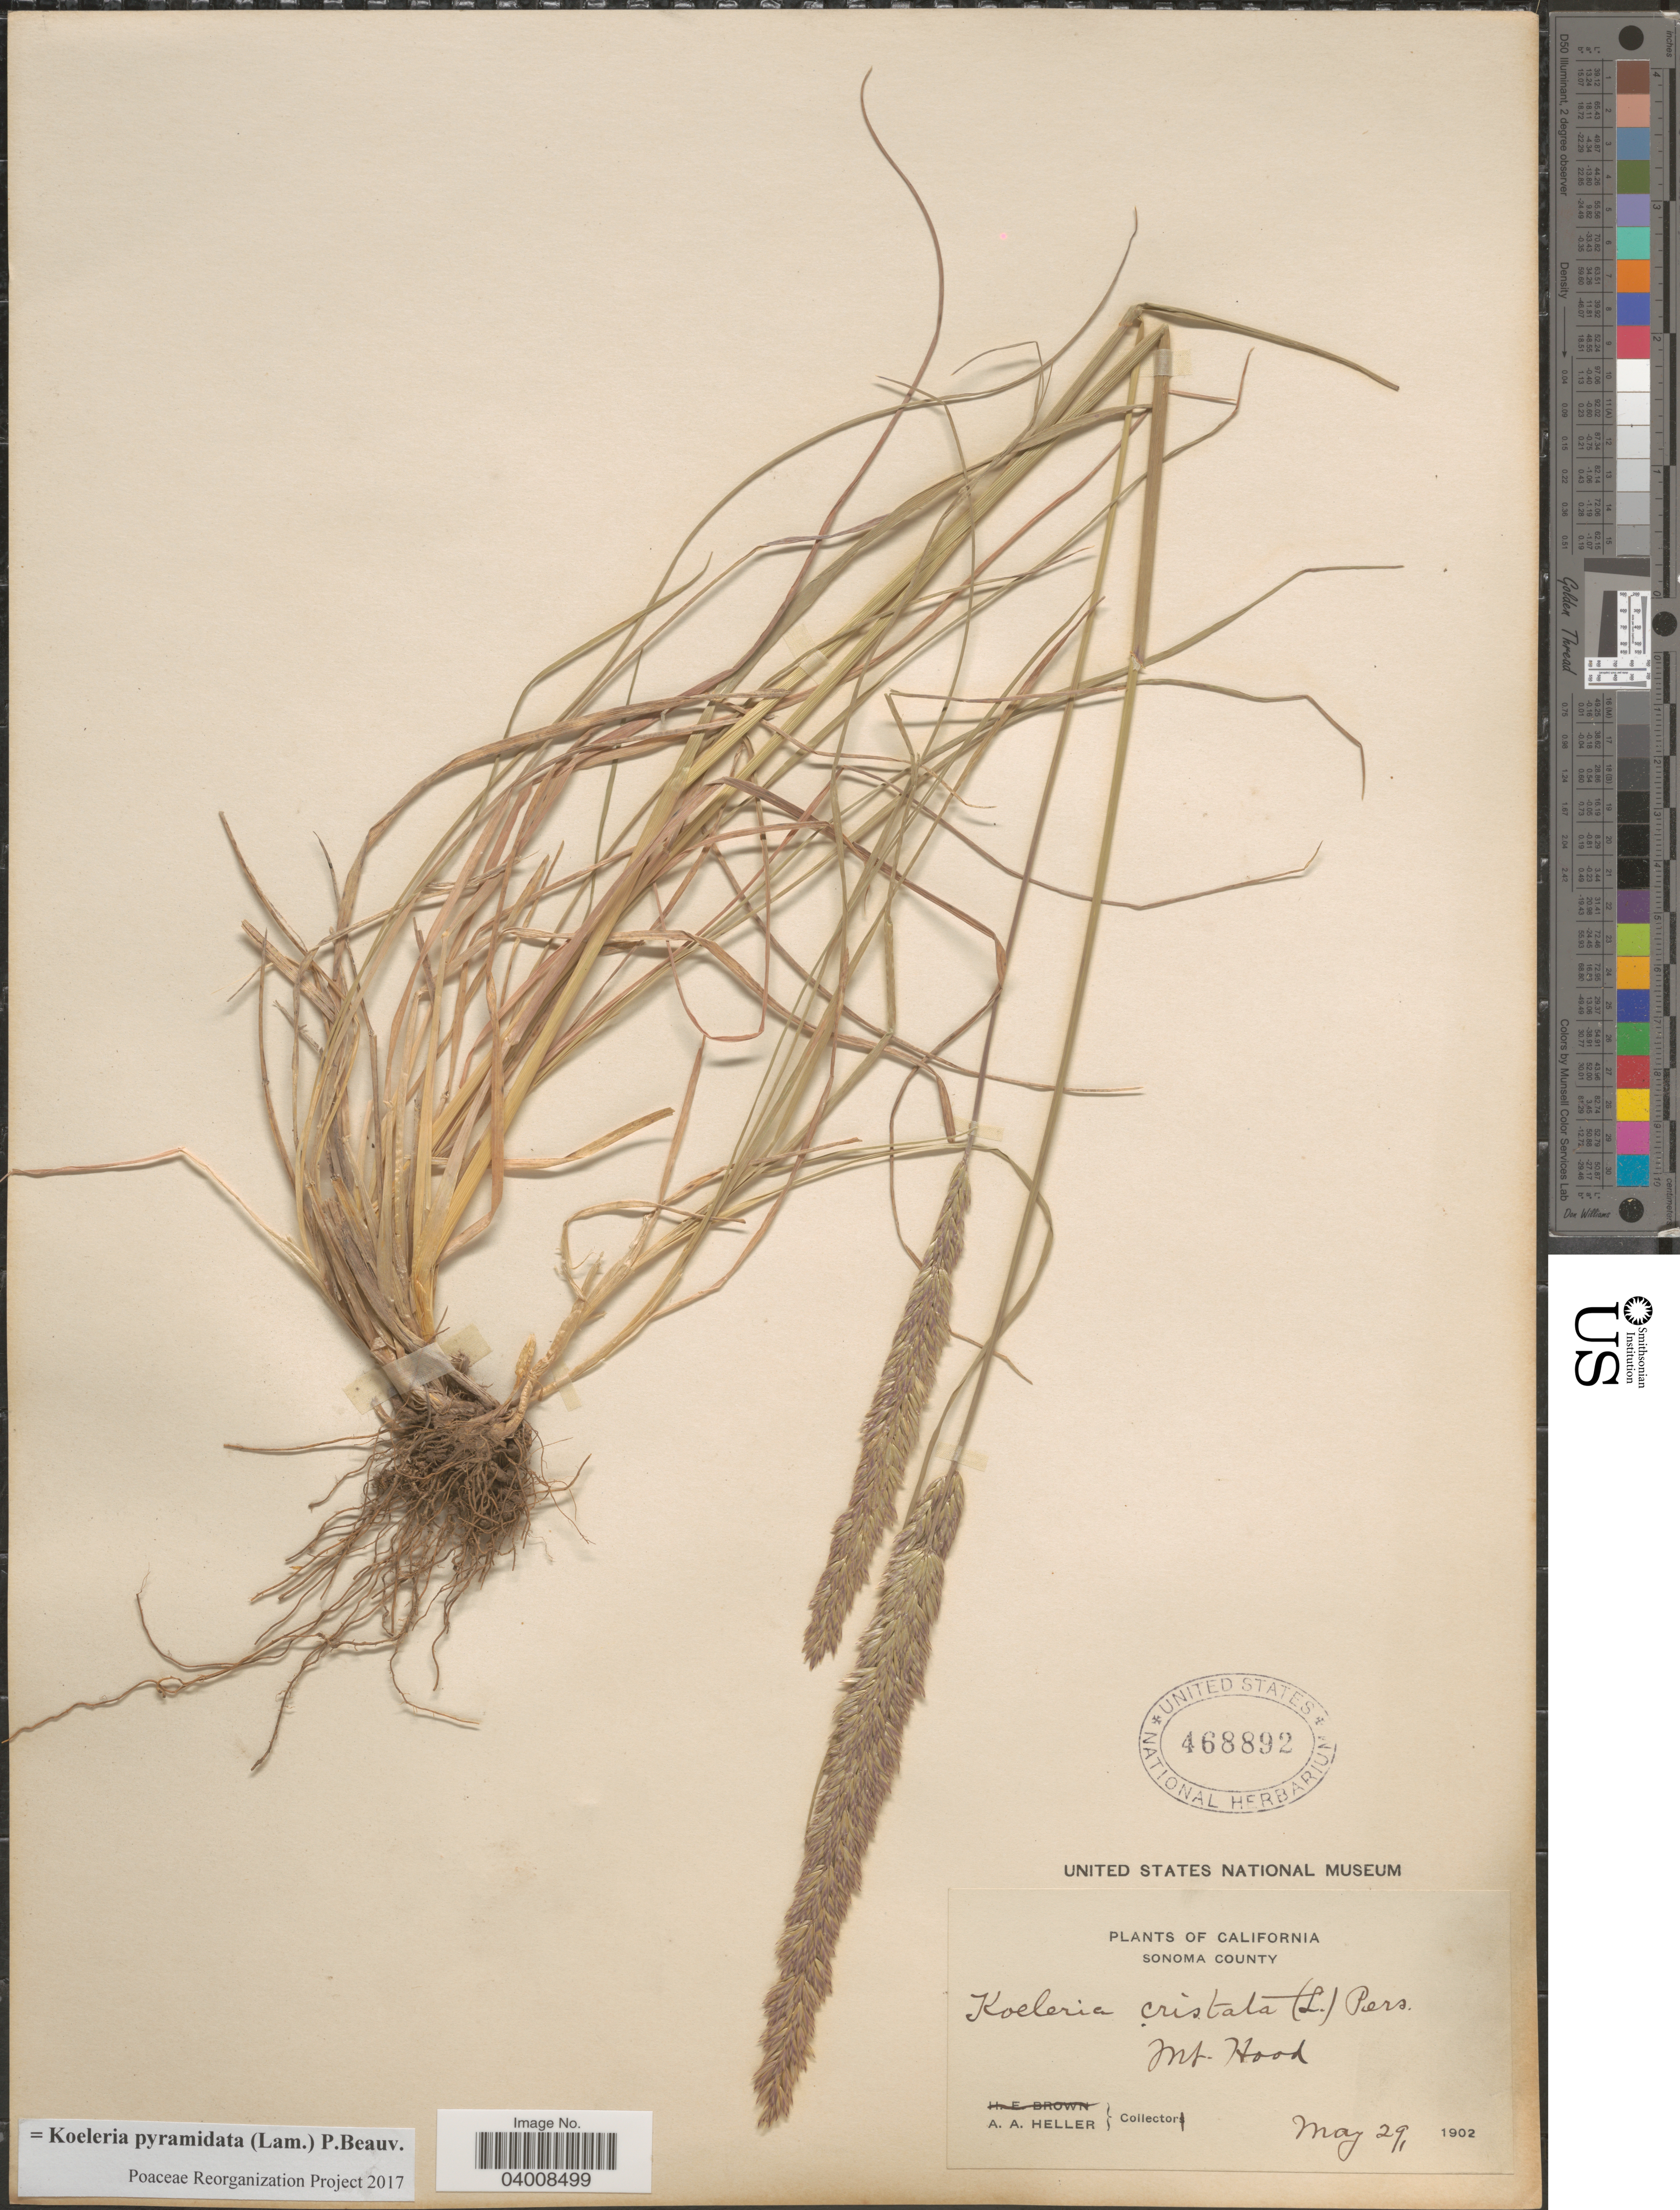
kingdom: Plantae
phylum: Tracheophyta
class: Liliopsida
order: Poales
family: Poaceae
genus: Koeleria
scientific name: Koeleria pyramidata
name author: (Lam.) P. Beauv.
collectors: A. A. Heller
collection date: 1902-05-29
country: United States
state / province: California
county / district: Sonoma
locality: Sonoma County. Mt. Hood.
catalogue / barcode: US 468892